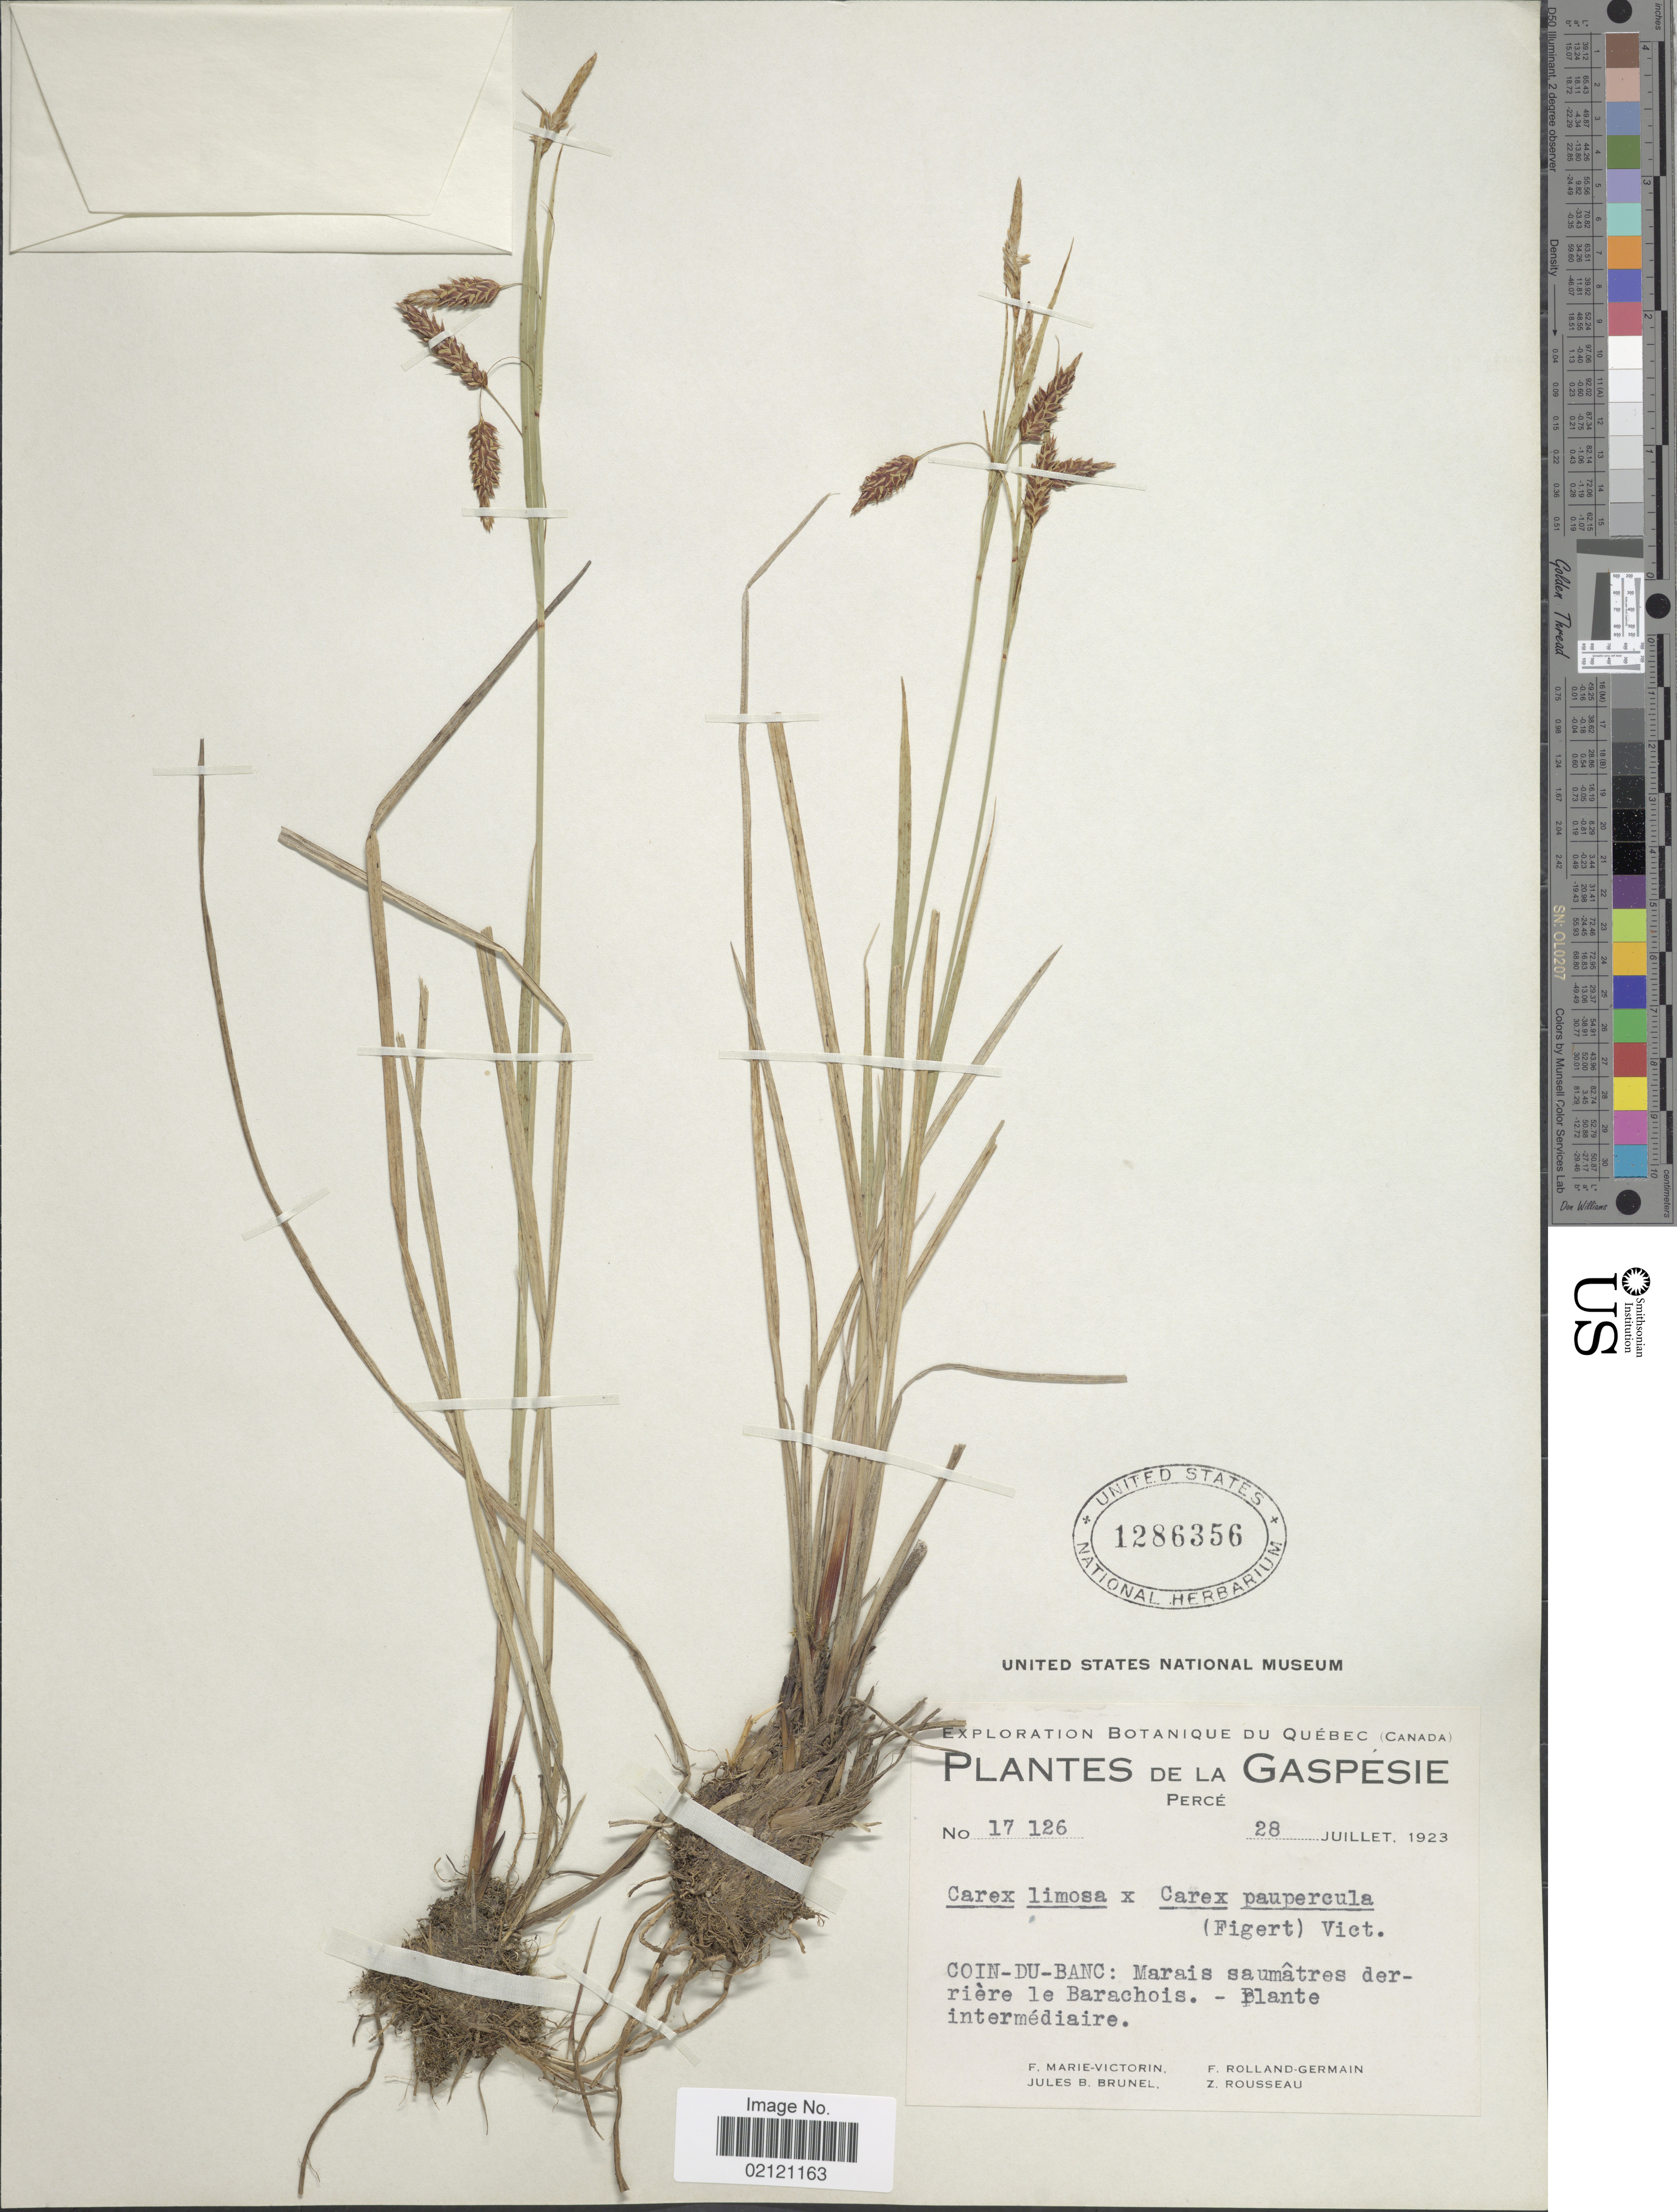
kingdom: Plantae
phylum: Tracheophyta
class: Liliopsida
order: Poales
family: Cyperaceae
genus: Carex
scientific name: Carex limosa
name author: L.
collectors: F. Marie-Victorin, J. Brunel, Rolland-Germain & Z. Rousseau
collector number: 17126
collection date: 1923-07-28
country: Canada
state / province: Quebec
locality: De la Gaspesie, Perce, Coin-Du-Banc: Marais saumatres derriere le Barachois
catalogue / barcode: US 1286356